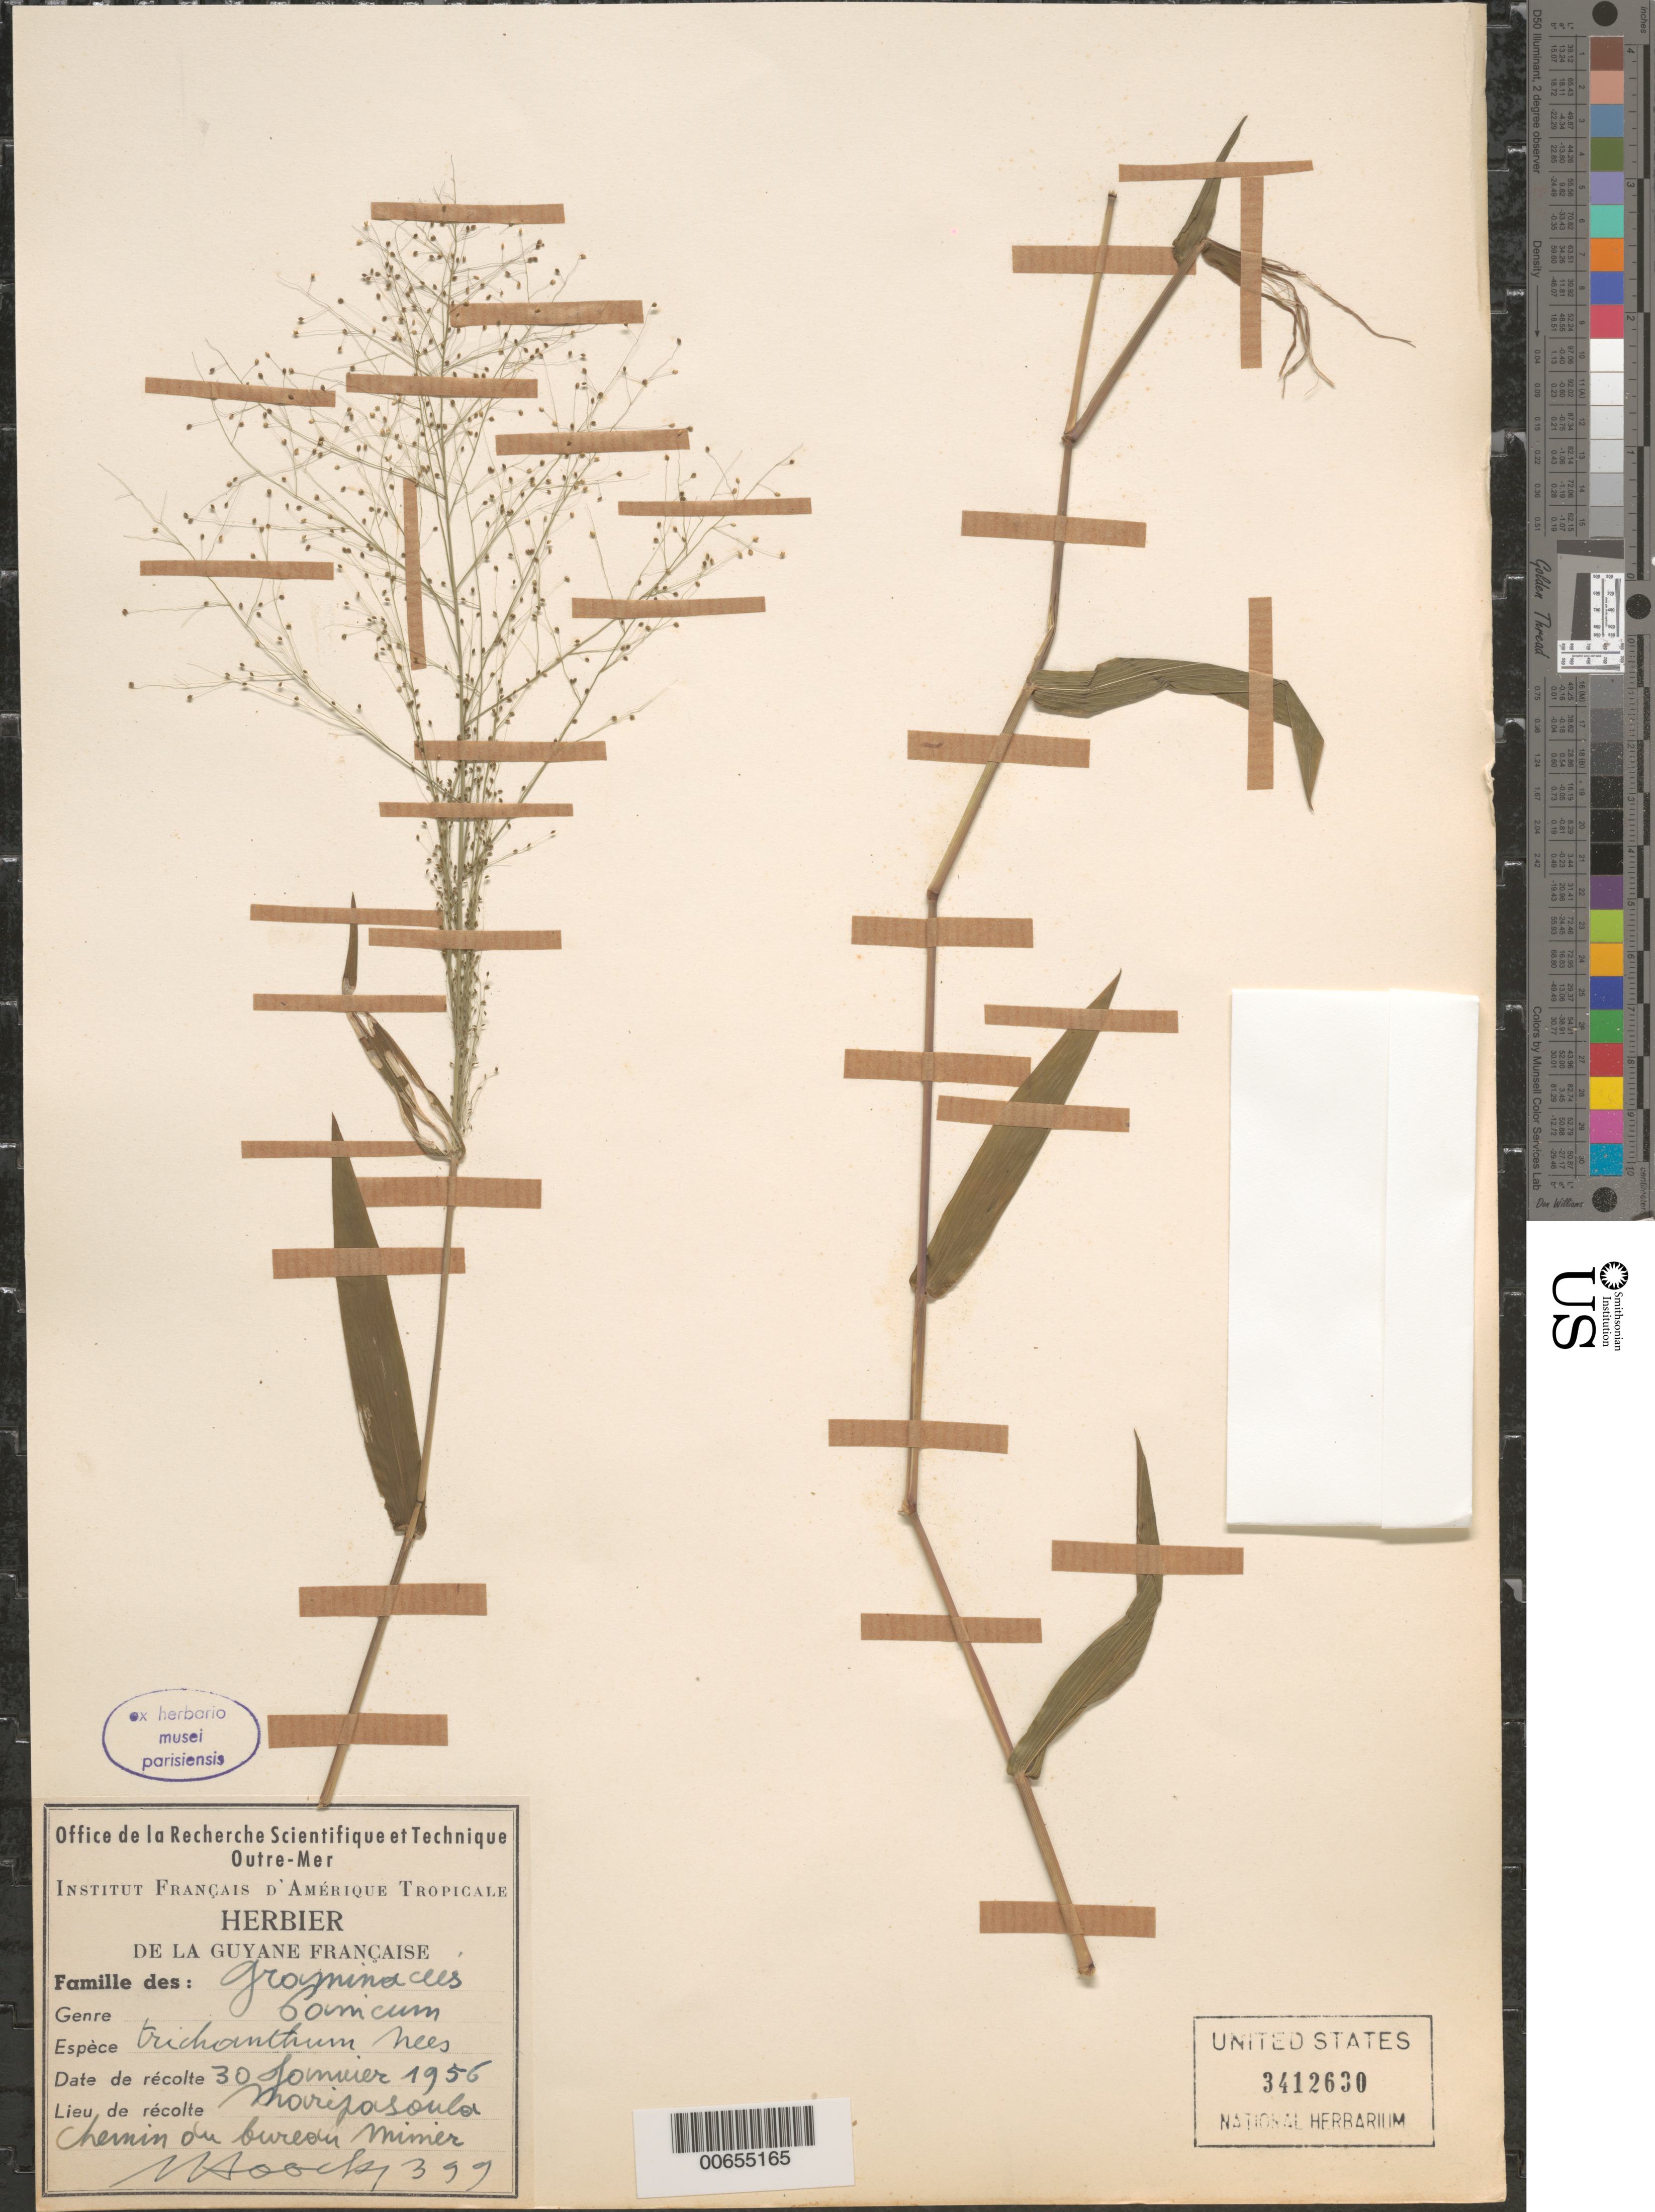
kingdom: Plantae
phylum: Tracheophyta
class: Liliopsida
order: Poales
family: Poaceae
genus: Panicum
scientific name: Panicum trichanthum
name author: Nees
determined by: Judziewicz, E. J.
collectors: J. Hoock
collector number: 399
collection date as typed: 30-Jan-56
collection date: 1956-01-30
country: French Guiana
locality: Maripasoula, chemin du bureau Minier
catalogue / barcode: US 3412630